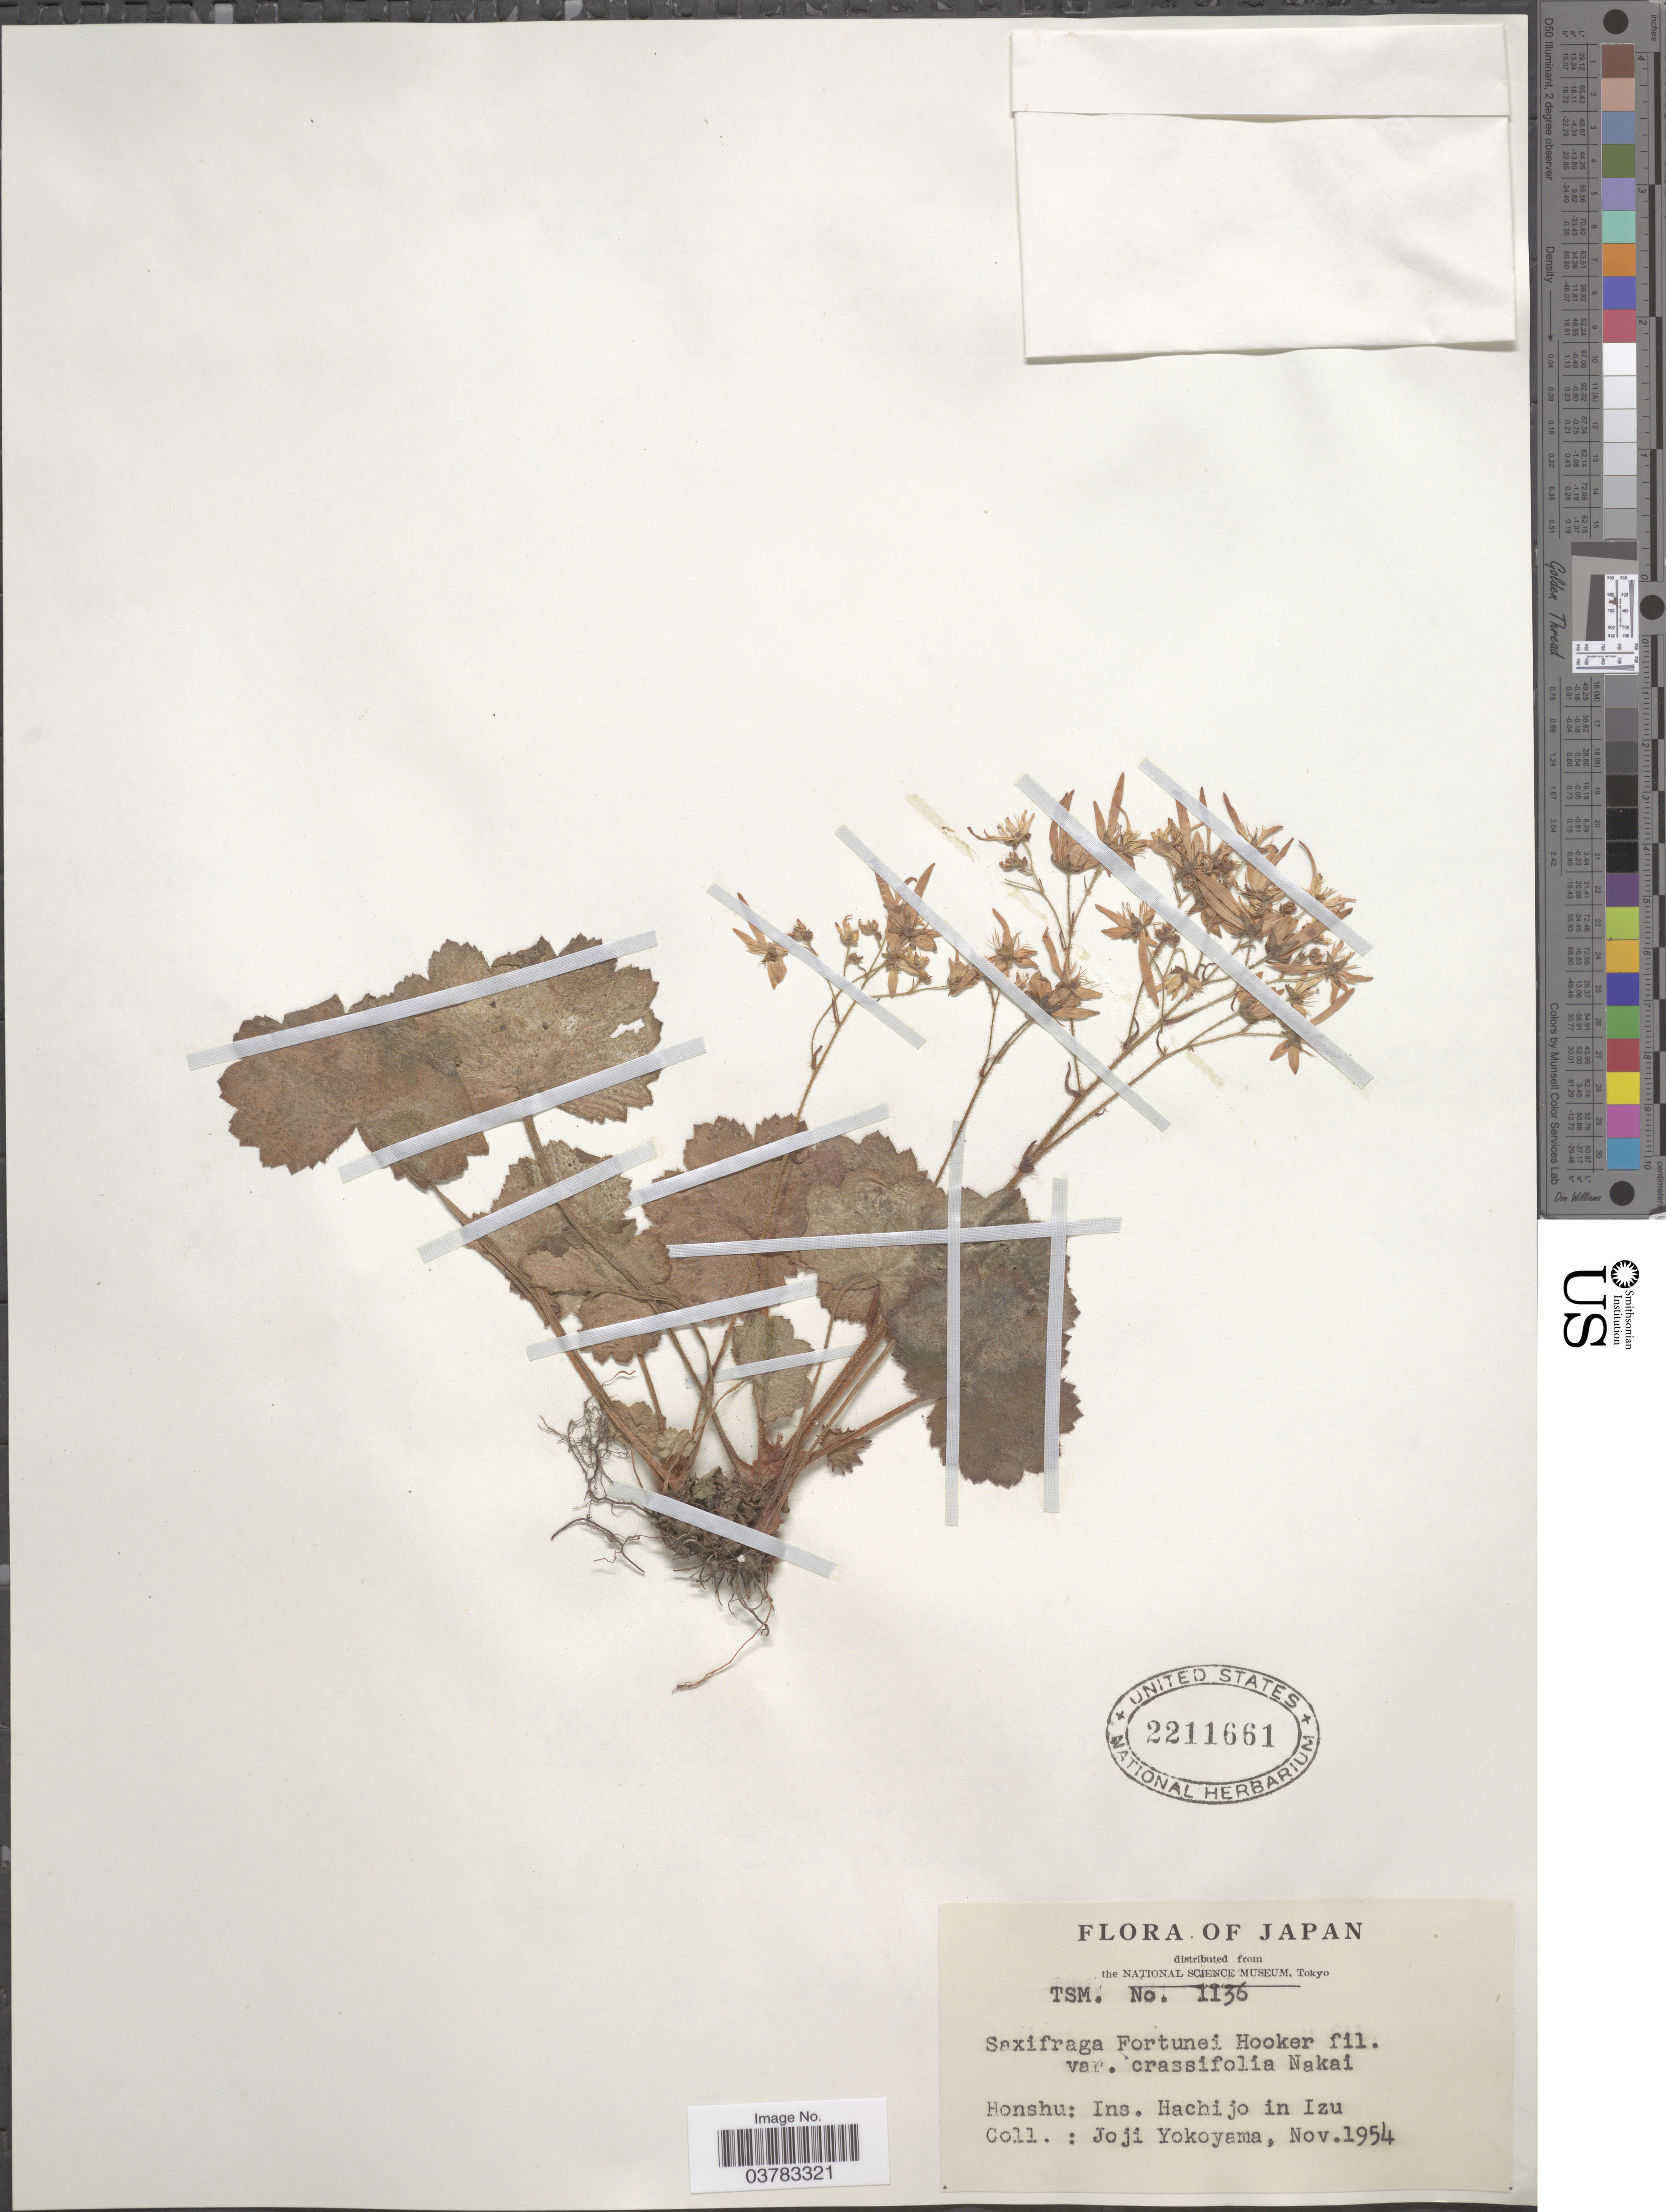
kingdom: Plantae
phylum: Tracheophyta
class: Magnoliopsida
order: Saxifragales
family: Saxifragaceae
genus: Saxifraga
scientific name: Saxifraga fortunei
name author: Hook.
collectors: J. Yokoyama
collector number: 1136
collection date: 1954-11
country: Japan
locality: Honshu: Ins. Hachijo in Izu.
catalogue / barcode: US 2211661